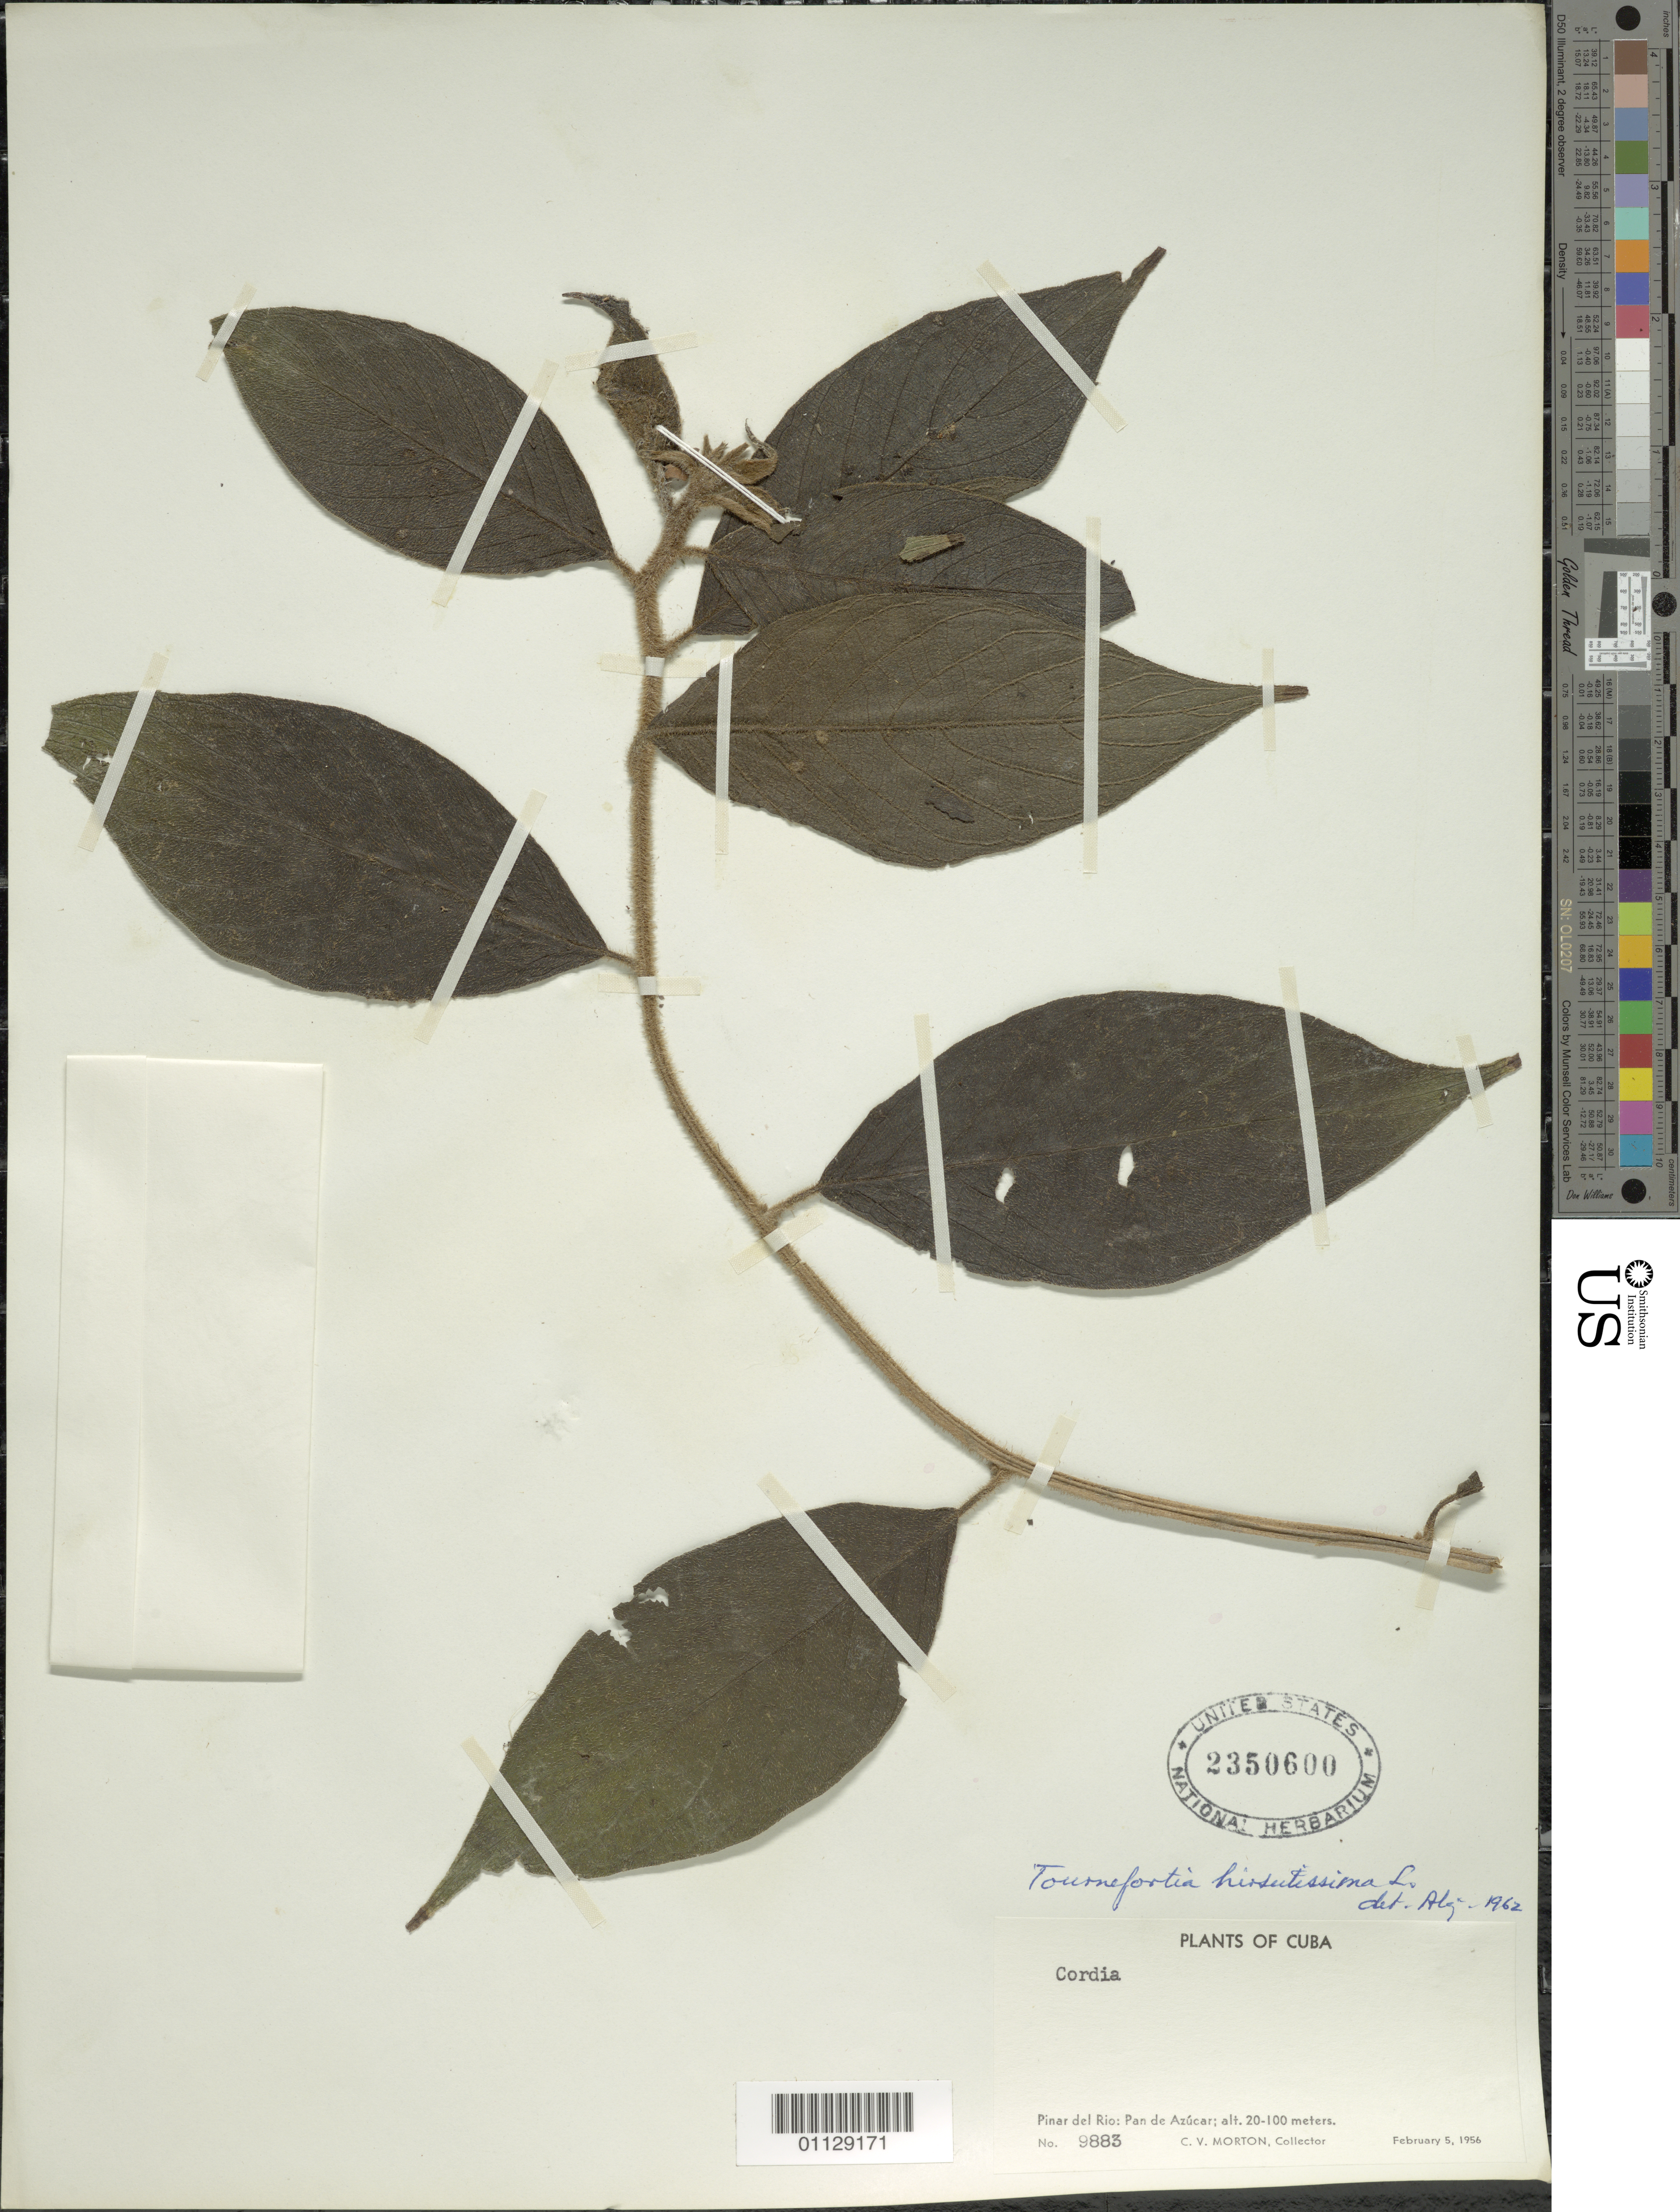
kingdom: Plantae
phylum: Tracheophyta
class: Magnoliopsida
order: Boraginales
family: Heliotropiaceae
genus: Tournefortia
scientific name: Tournefortia hirsutissima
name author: L.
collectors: C. V. Morton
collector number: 9883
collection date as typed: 05 Feb 1956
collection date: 1956-02-05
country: Cuba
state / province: Pinar del Rio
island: Cuba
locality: Pan de Azucar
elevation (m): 20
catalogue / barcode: US 2350600